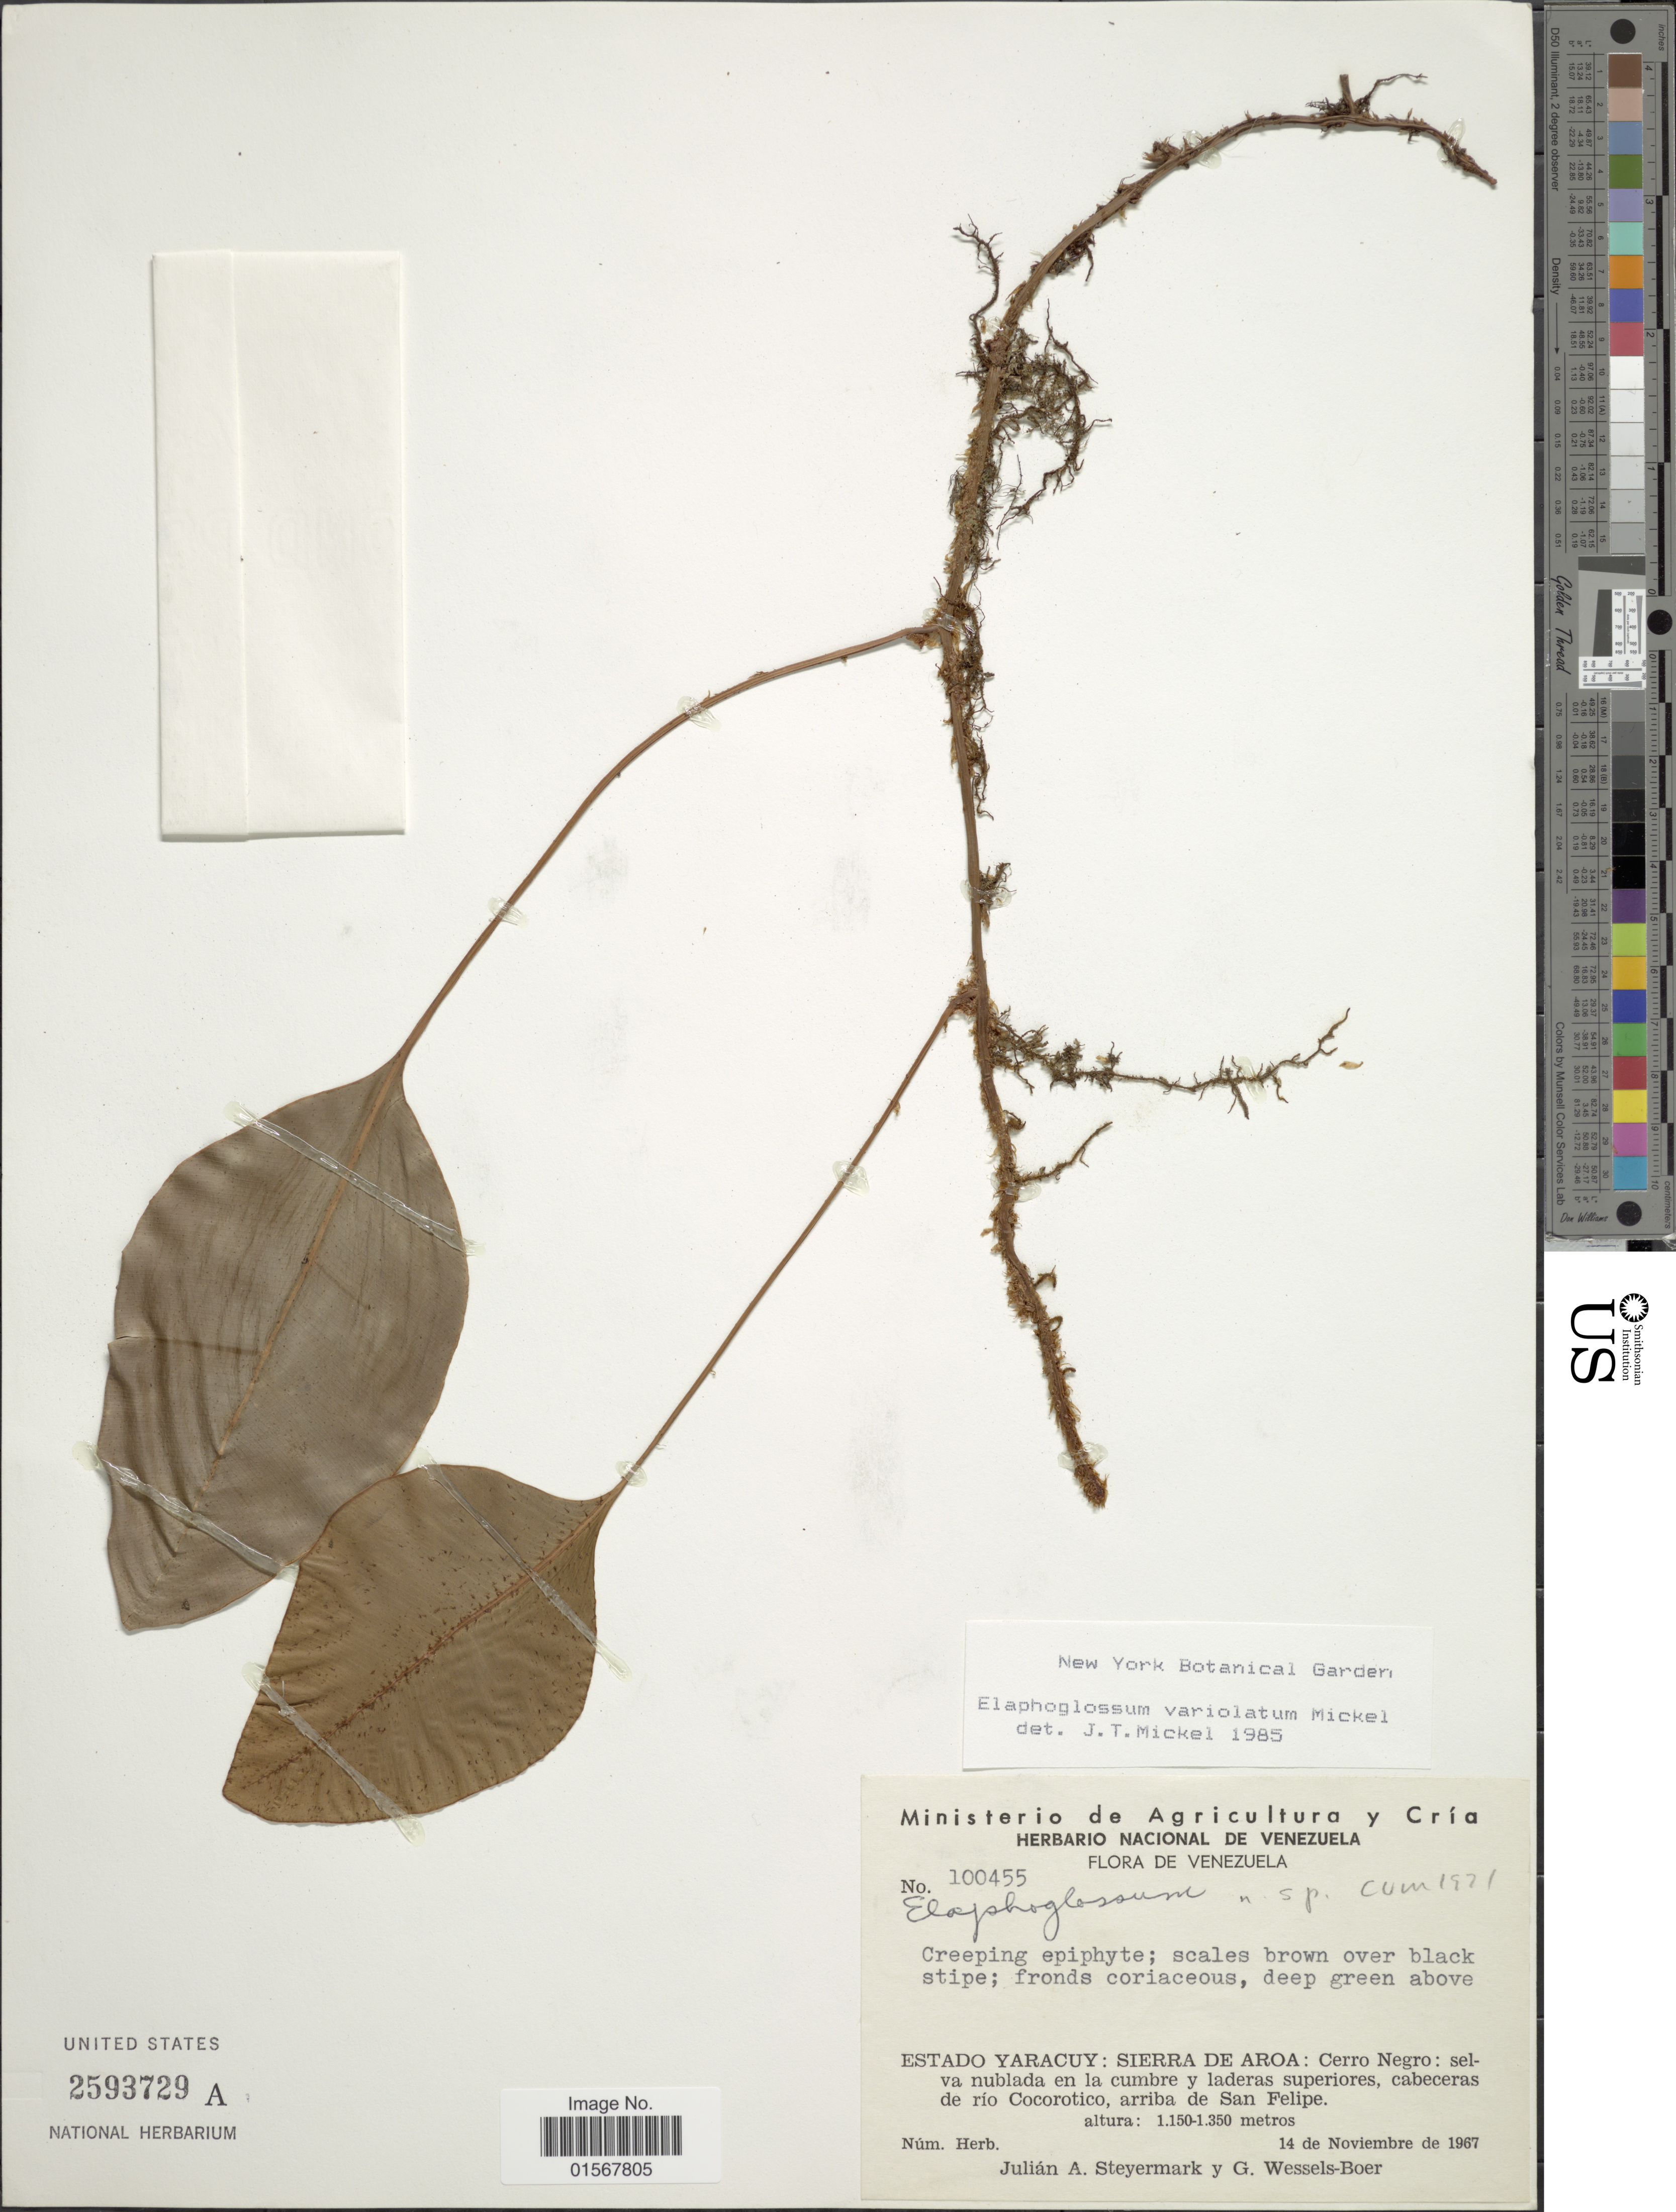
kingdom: Plantae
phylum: Tracheophyta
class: Polypodiopsida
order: Polypodiales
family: Dryopteridaceae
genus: Elaphoglossum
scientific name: Elaphoglossum variolatum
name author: Mickel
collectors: J. Steyermark & J. G. Wessels Boer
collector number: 100455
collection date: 1967-11-14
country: Venezuela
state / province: Yaracuy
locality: Estado Yaracuy: Sierra de Aroa; Cerro Negro: selva nublada en la cumbre y laderas superiores, cabeceras de rio Cocorotico, arriba de San Felipe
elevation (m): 1150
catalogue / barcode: US 2593729A